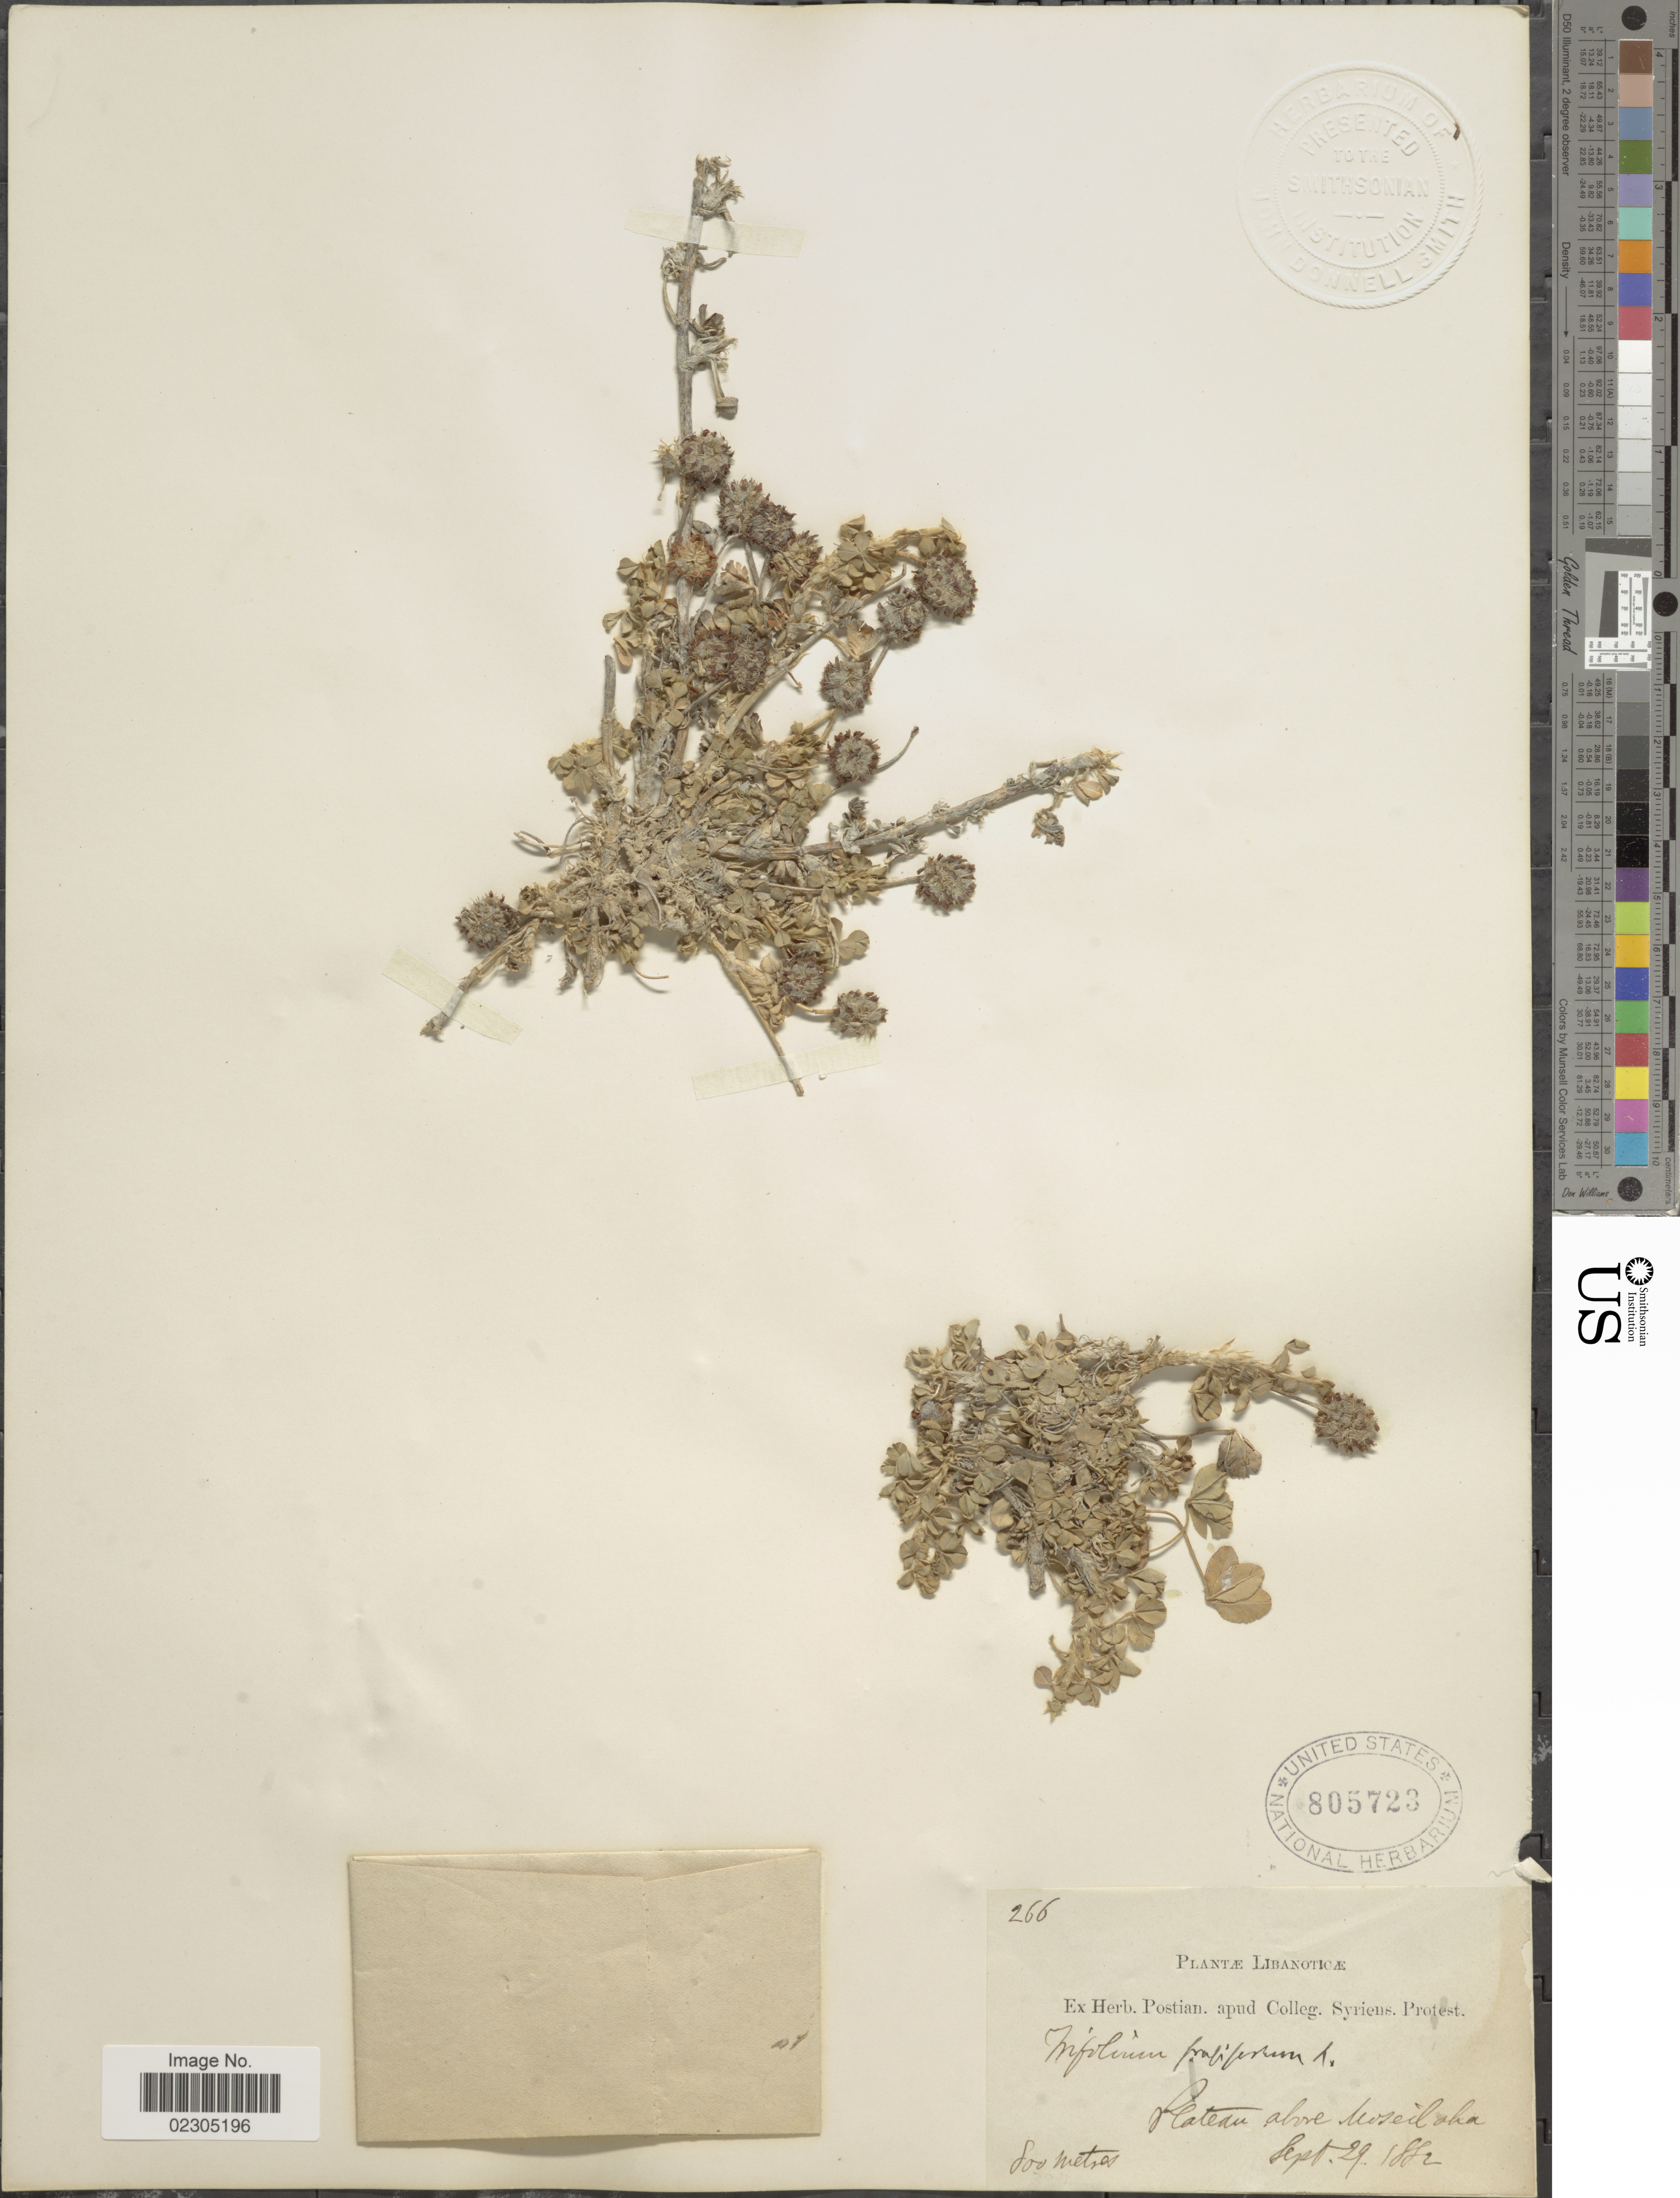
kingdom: Plantae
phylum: Tracheophyta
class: Magnoliopsida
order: Fabales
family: Fabaceae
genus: Trifolium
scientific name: Trifolium fragiferum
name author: L.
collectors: ex herb. Postian. apud Colleg. Syriens. Protest. USE "Fannie P. A. Shepard" (10308853) AS PRIMARY COLLECTOR INSTEAD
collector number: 266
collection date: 1882-09-29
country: Lebanon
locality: Libanoticae. Plateau above Mozeilaha [interpreted].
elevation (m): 800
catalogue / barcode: US 805723